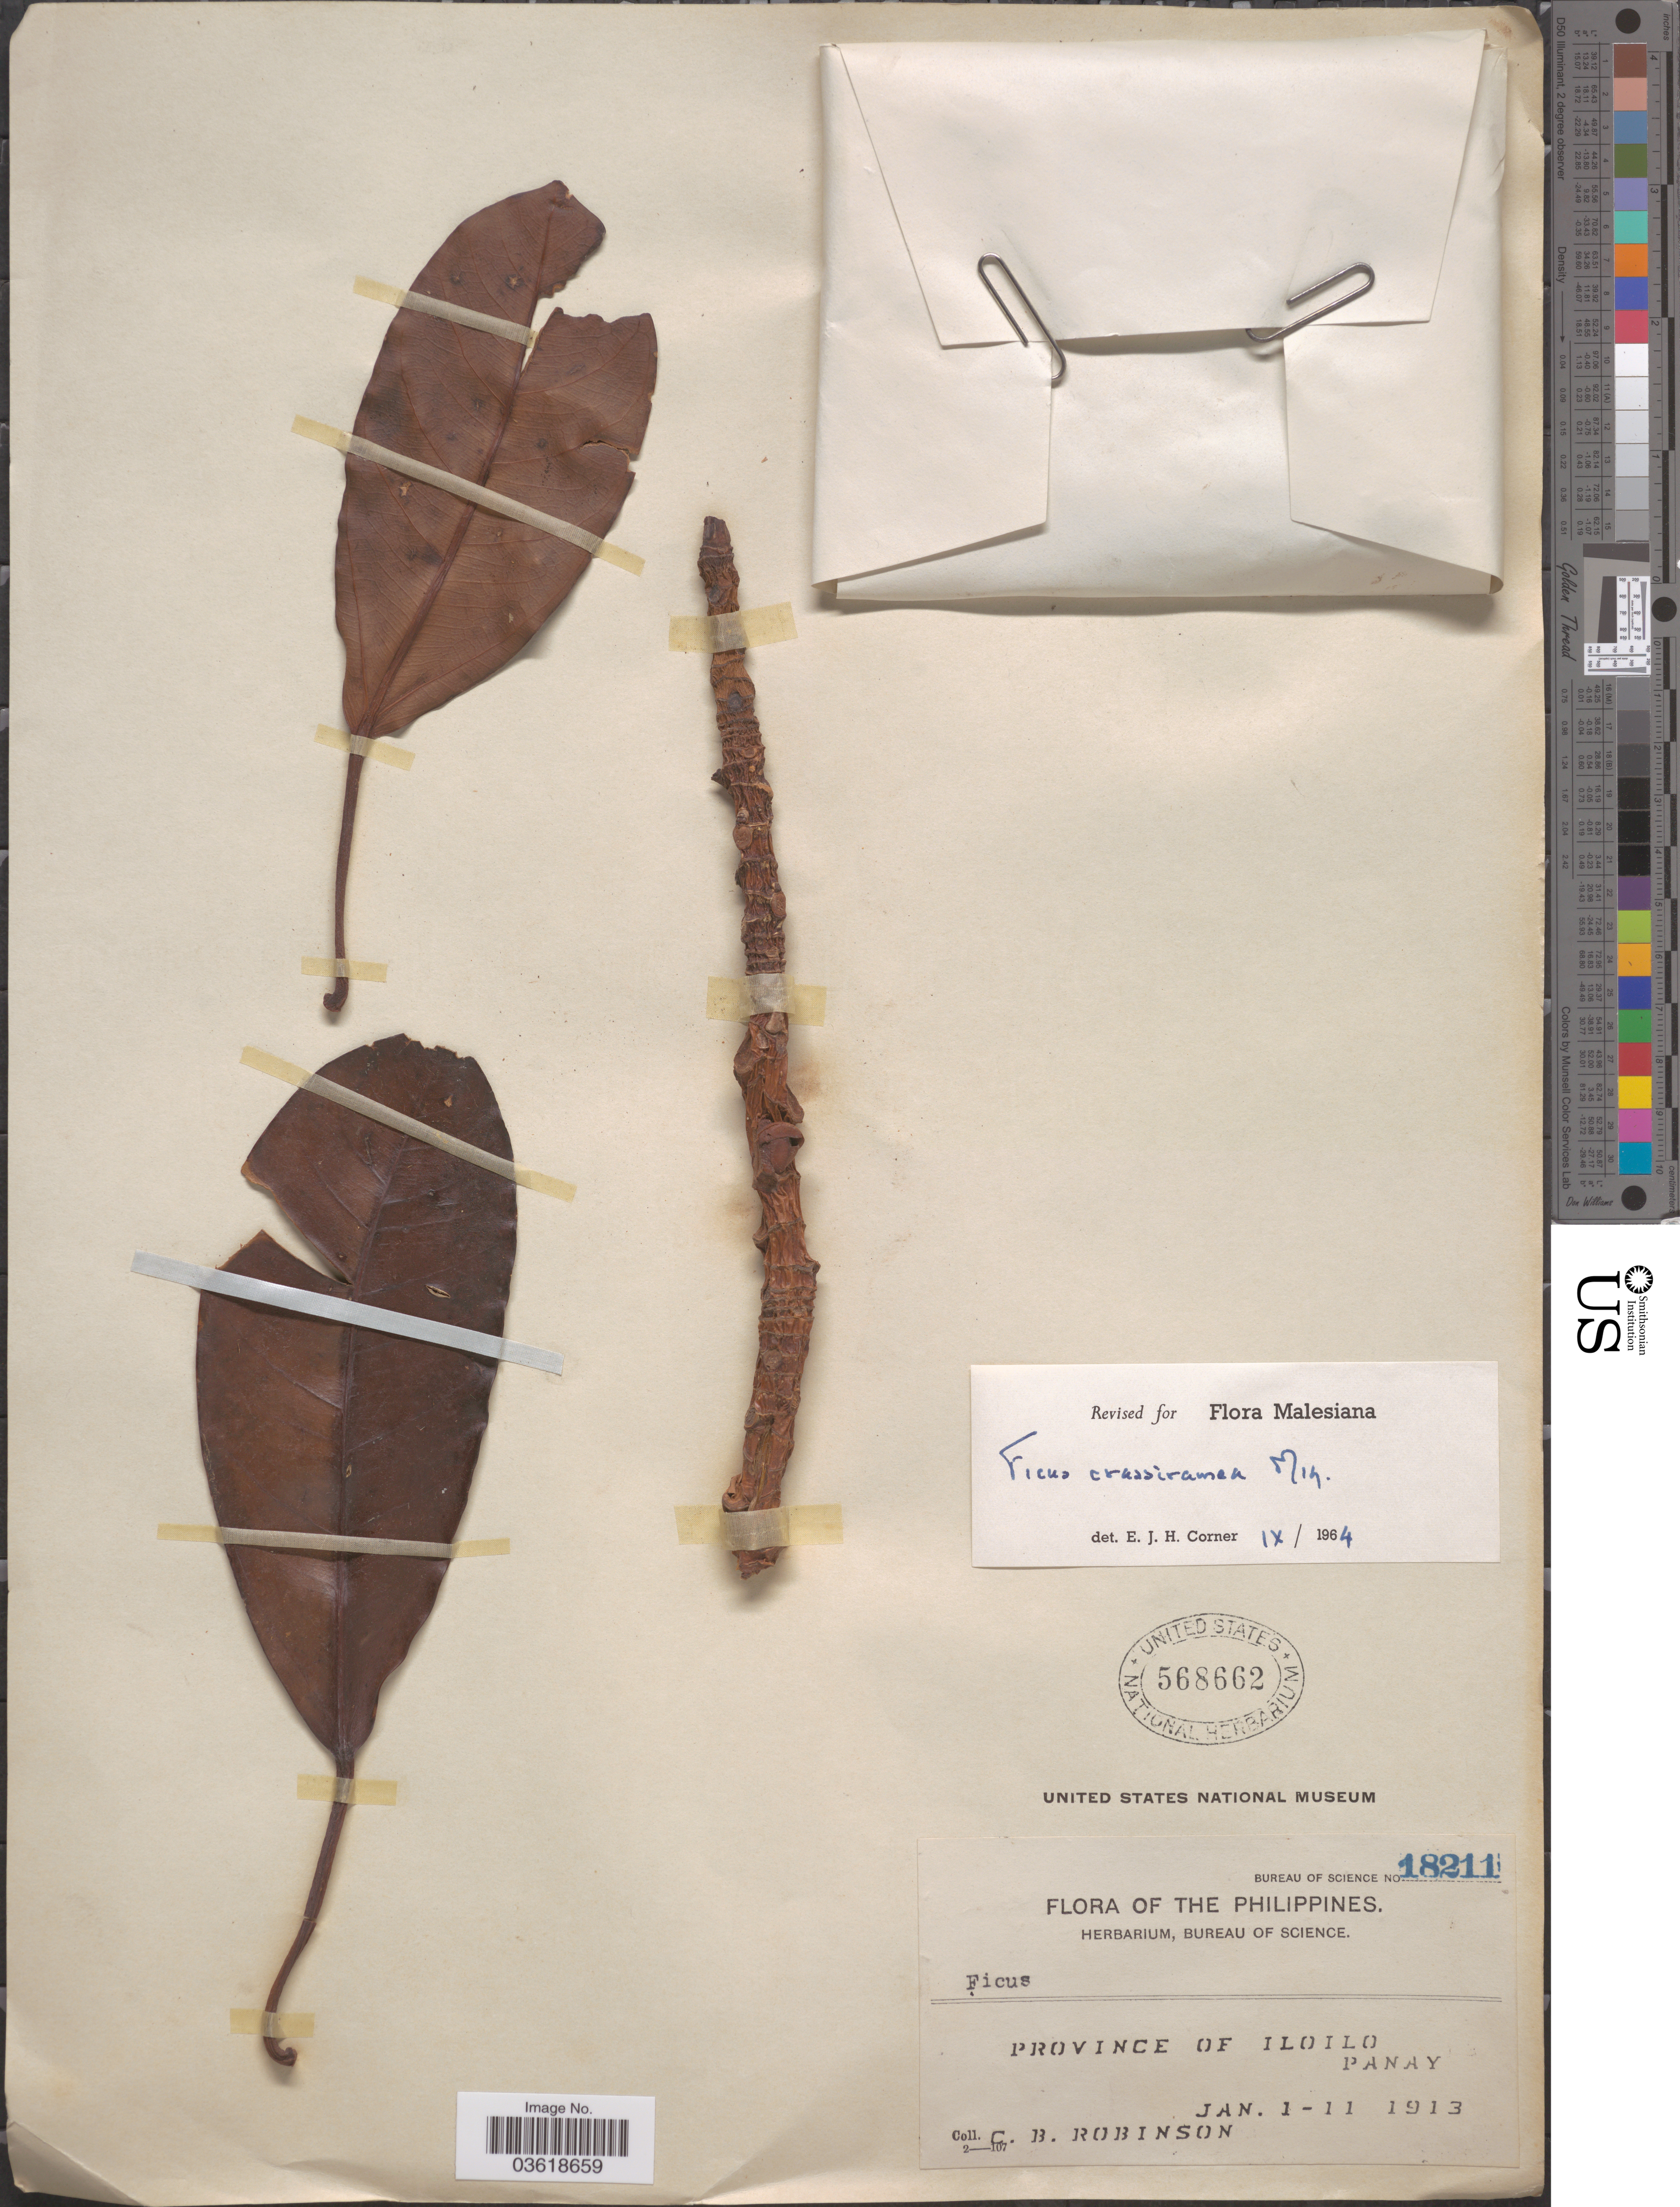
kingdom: Plantae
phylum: Tracheophyta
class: Magnoliopsida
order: Rosales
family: Moraceae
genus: Ficus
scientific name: Ficus crassiramea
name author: Miq.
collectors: C. Robinson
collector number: Bureau of Science 18211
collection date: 1913-01-01/1913-01-11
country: Philippines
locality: Province of Iloilo. Panay.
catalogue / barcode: US 568662